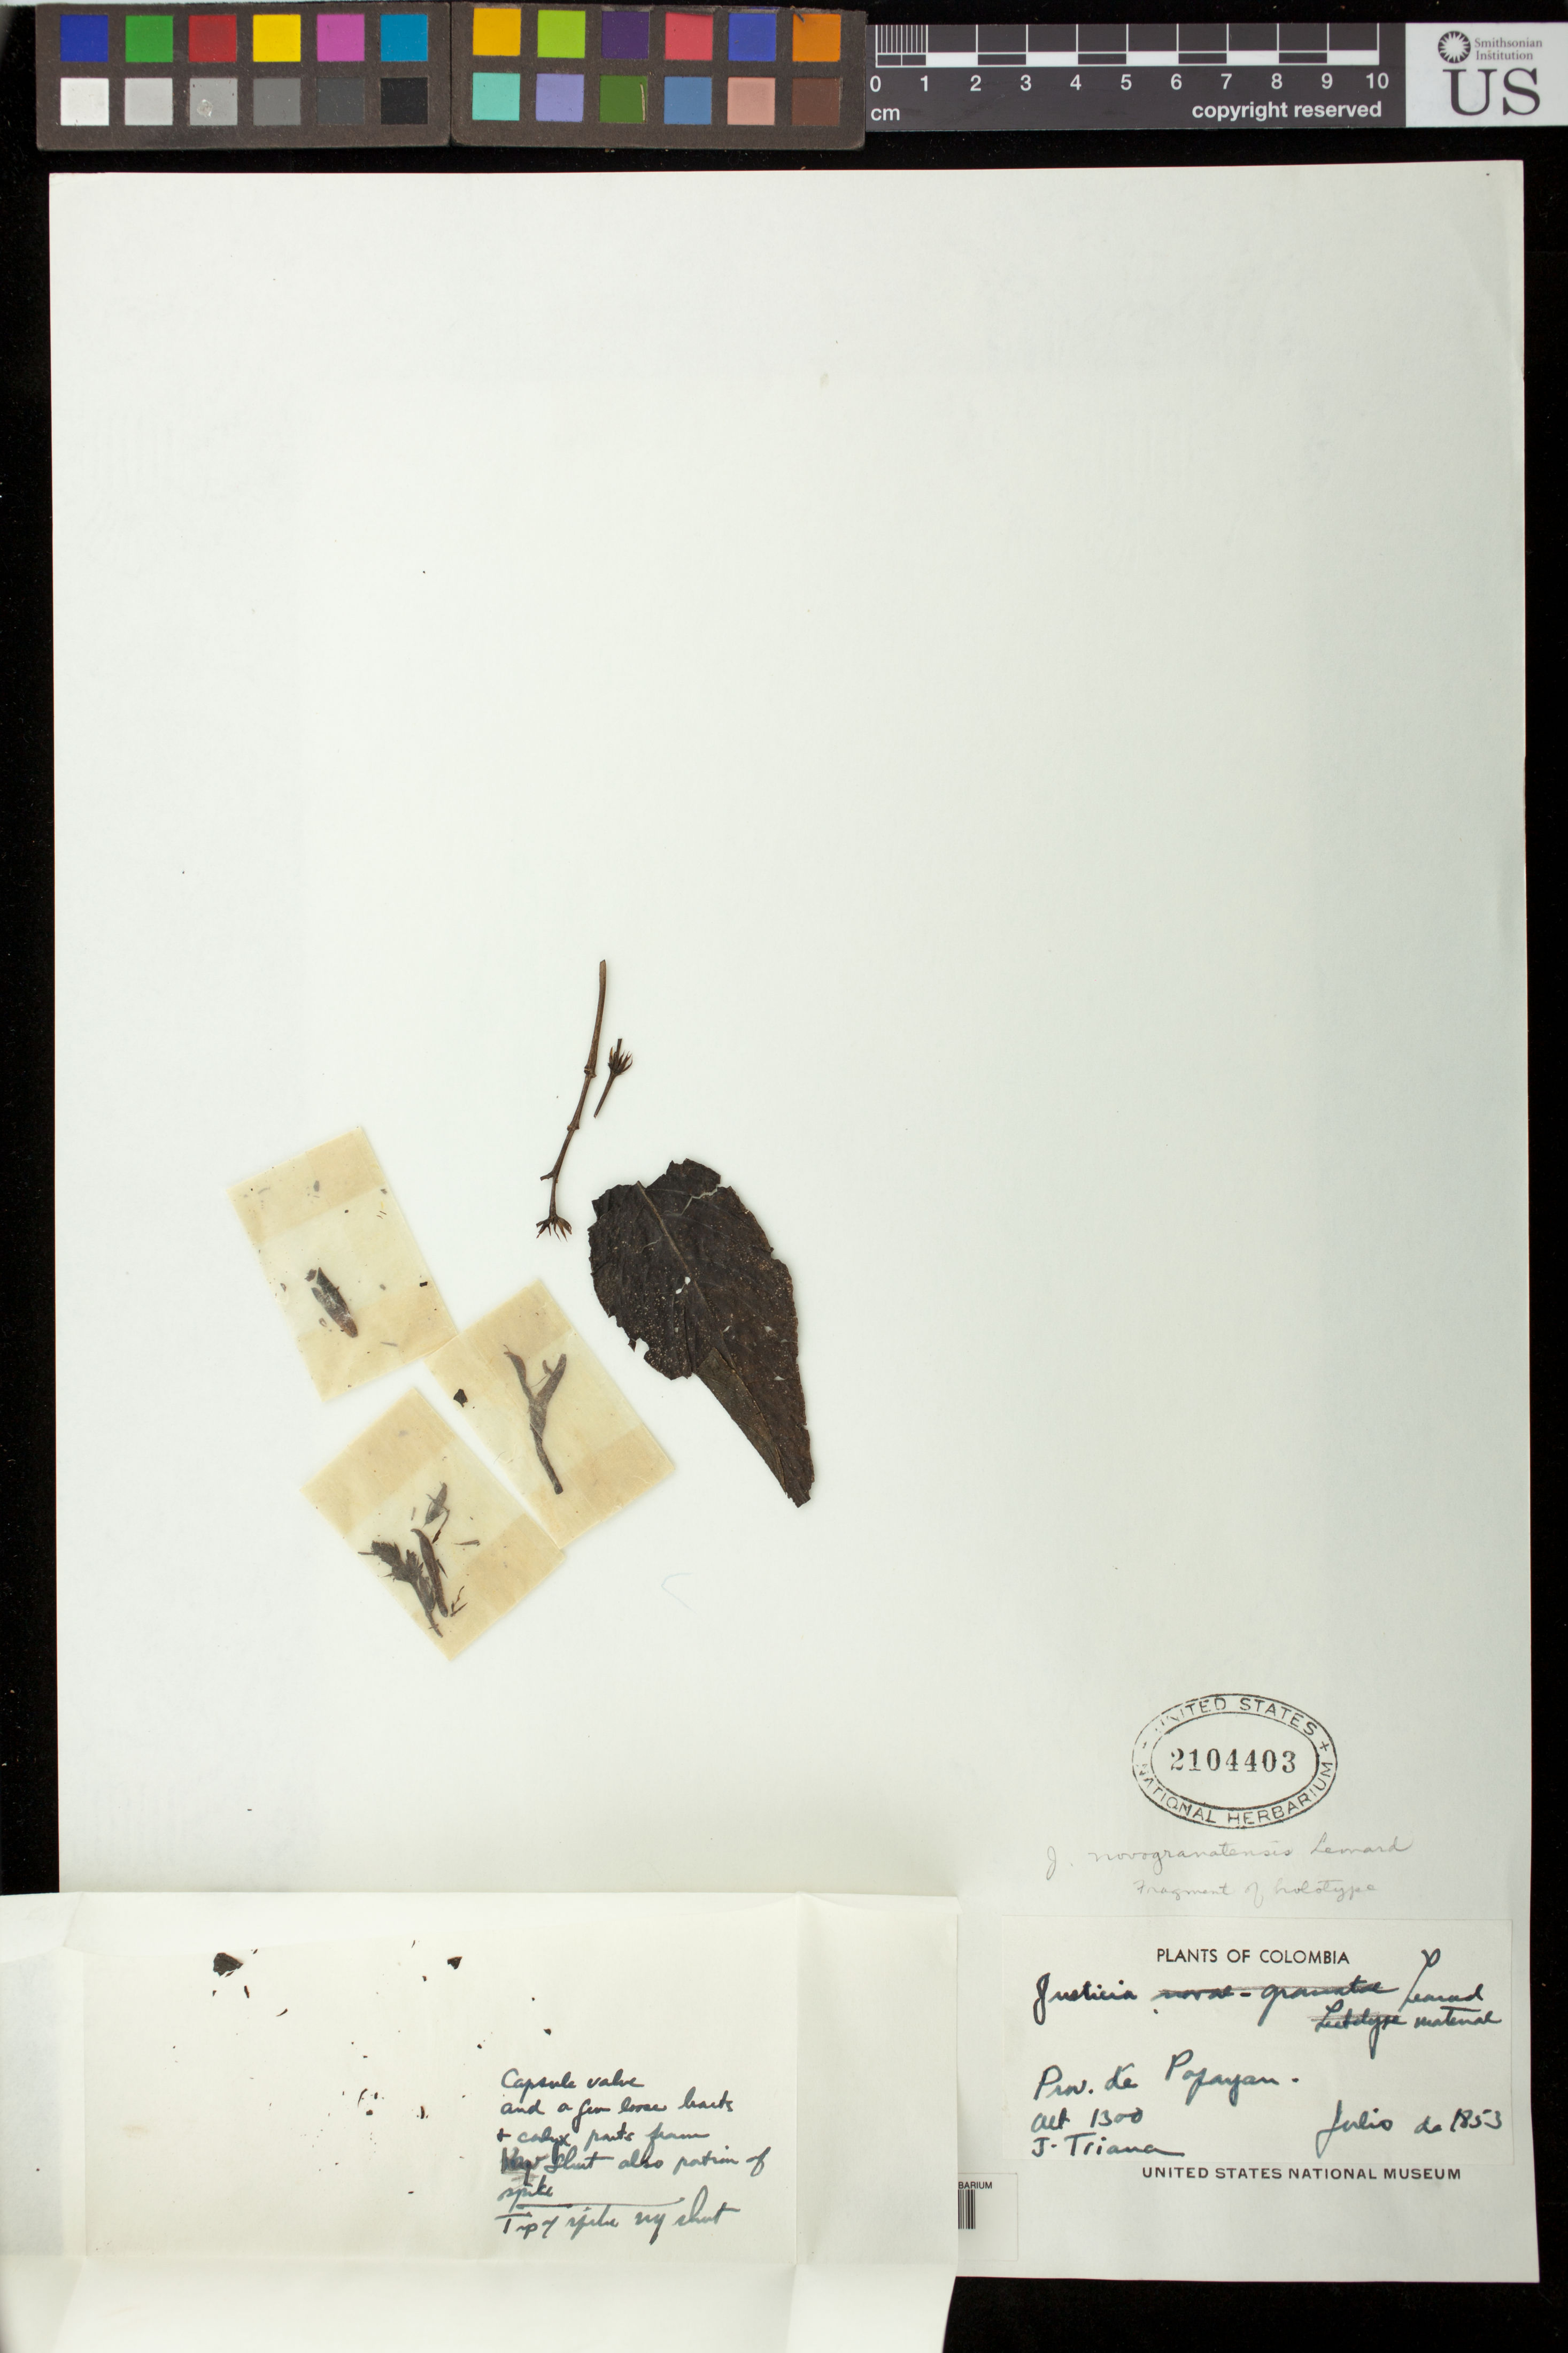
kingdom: Plantae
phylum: Tracheophyta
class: Magnoliopsida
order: Lamiales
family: Acanthaceae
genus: Justicia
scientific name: Justicia novogranatensis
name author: Leonard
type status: Isotype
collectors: J. J. Triana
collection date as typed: Jul 1853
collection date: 1853-07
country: Colombia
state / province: Cauca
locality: Prov. de Popayan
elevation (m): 1300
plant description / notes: Fragmentary material of type specimen ex herb. unknown ("Fragment of holotype" but original herbarium not indicated)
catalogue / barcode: US 2104403